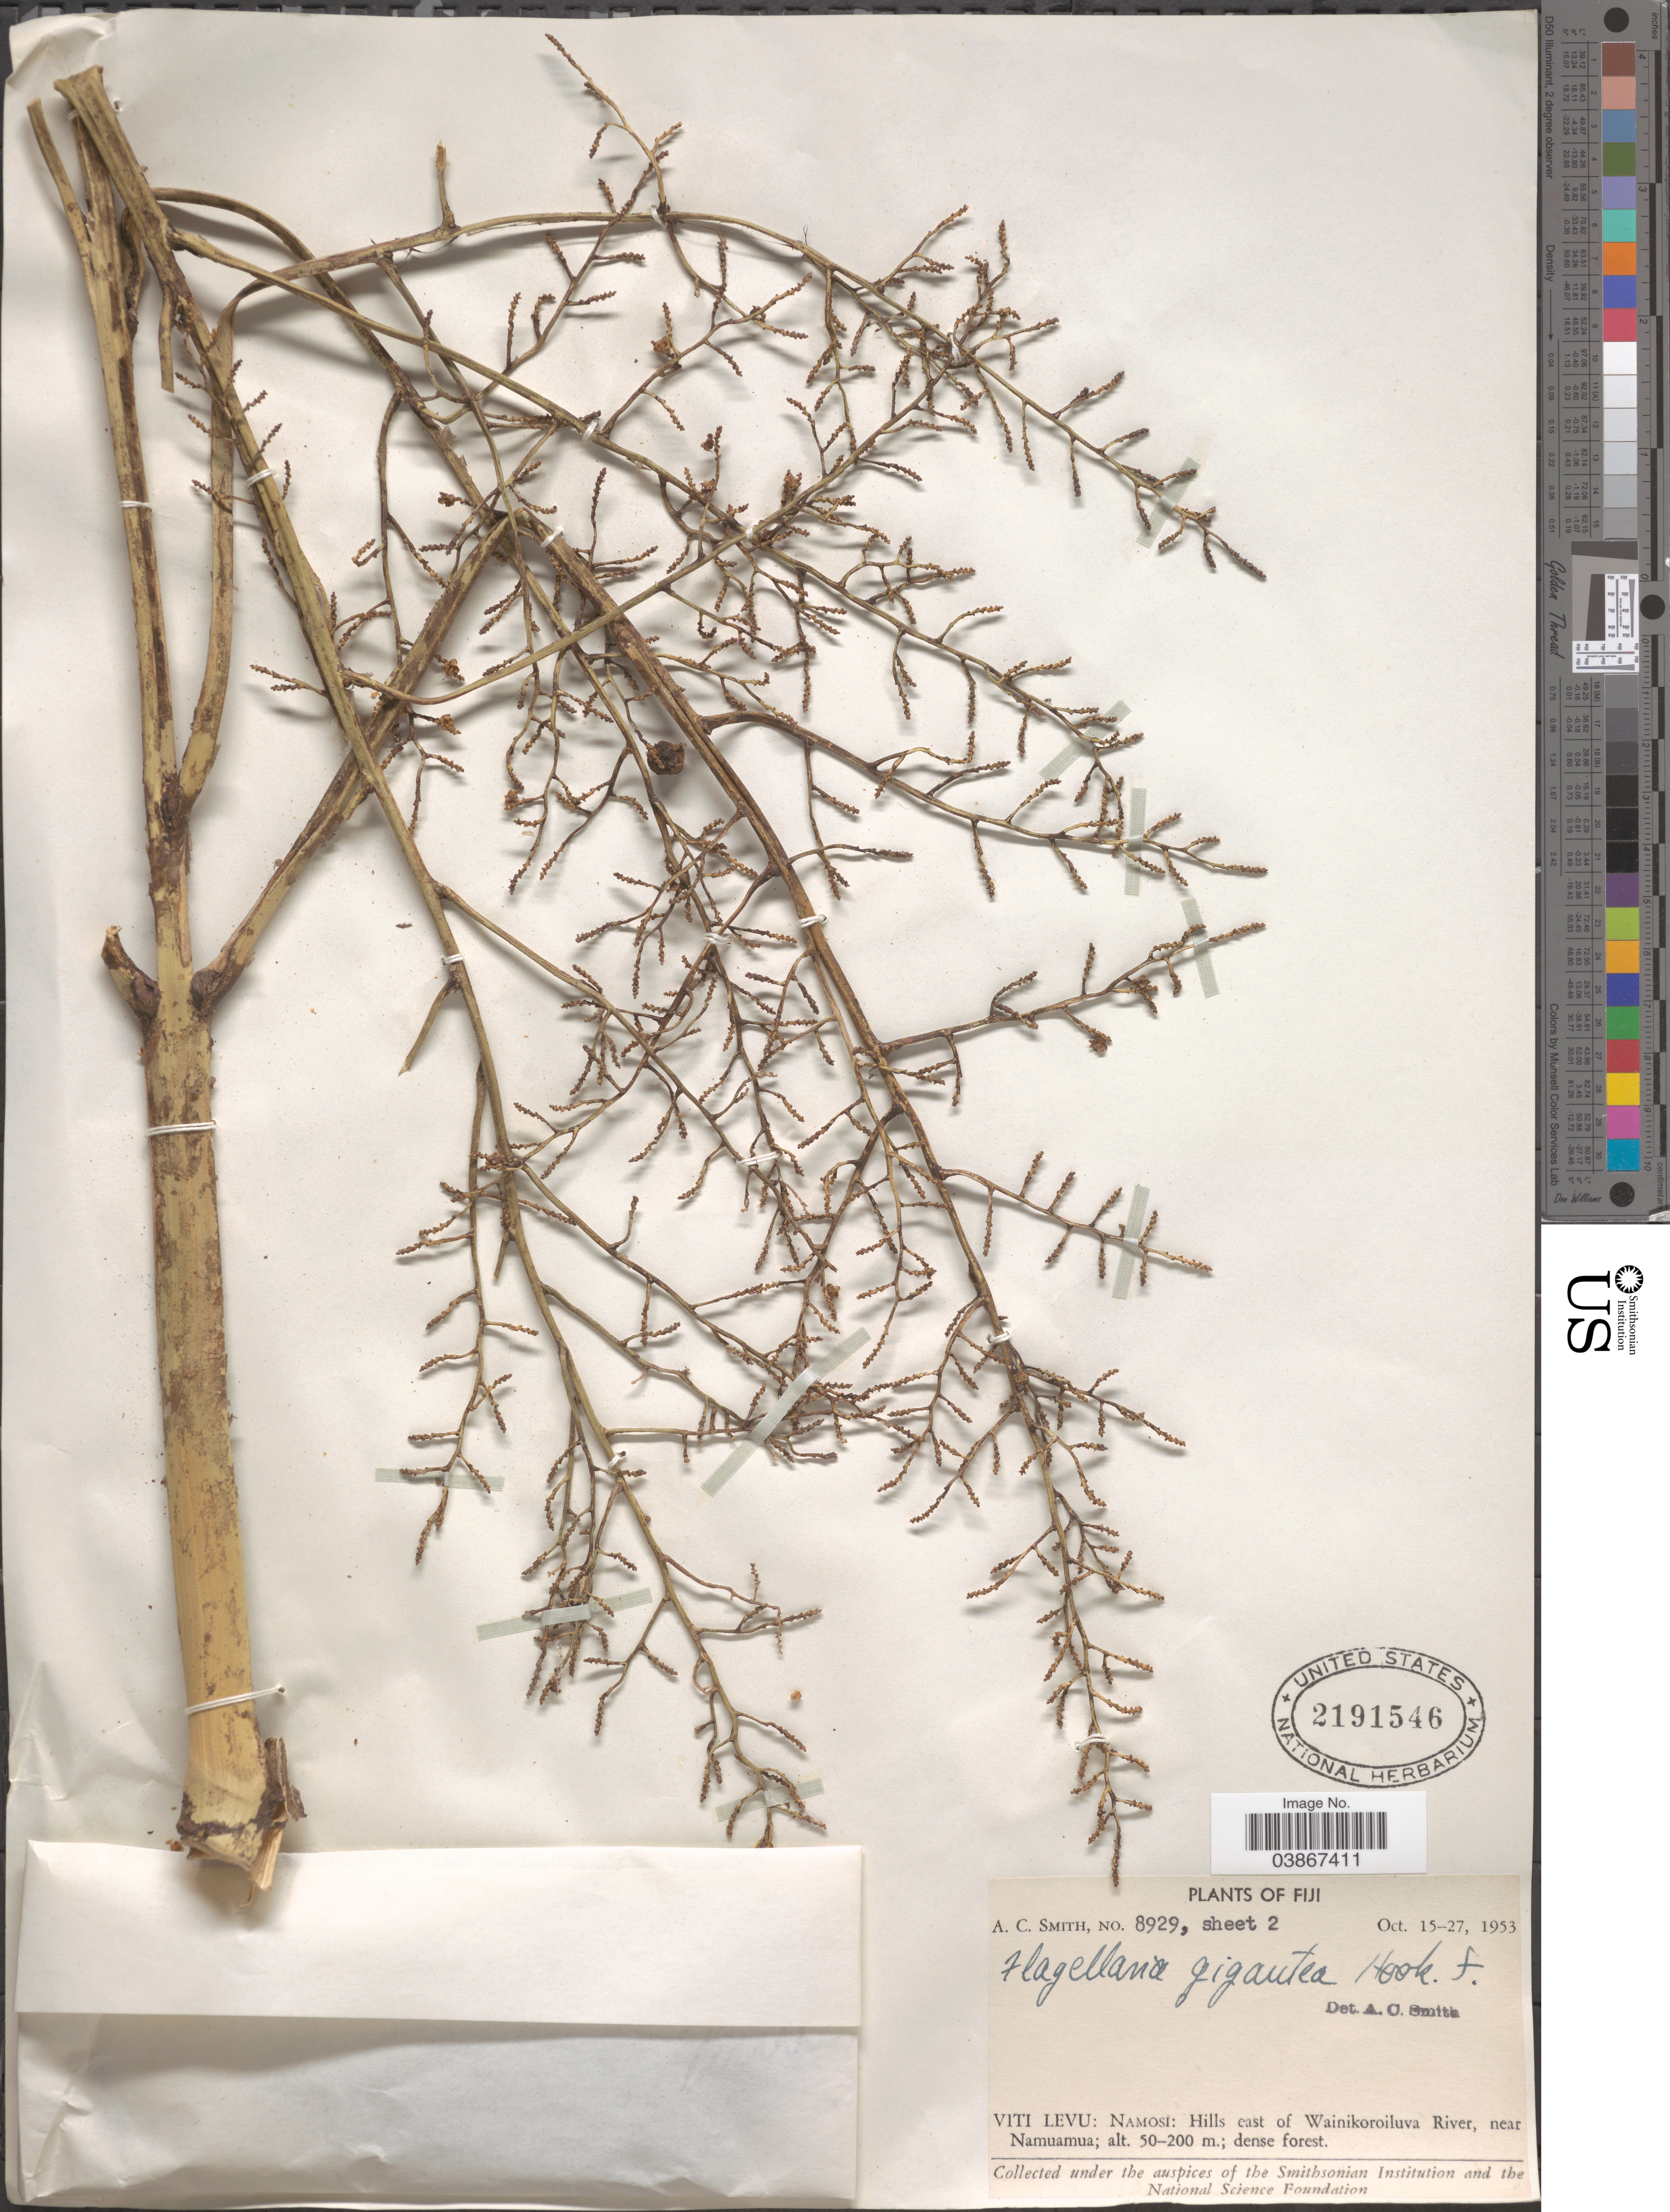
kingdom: Plantae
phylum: Tracheophyta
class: Liliopsida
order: Poales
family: Flagellariaceae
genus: Flagellaria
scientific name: Flagellaria gigantea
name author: Hook. f.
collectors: A. C. Smith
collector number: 8929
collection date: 1953-10-15/1953-10-27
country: Fiji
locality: Viti Levu: Namosi: Hills east of Wainikoroiluva River, near Namuamua.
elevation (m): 50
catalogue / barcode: US 2191546